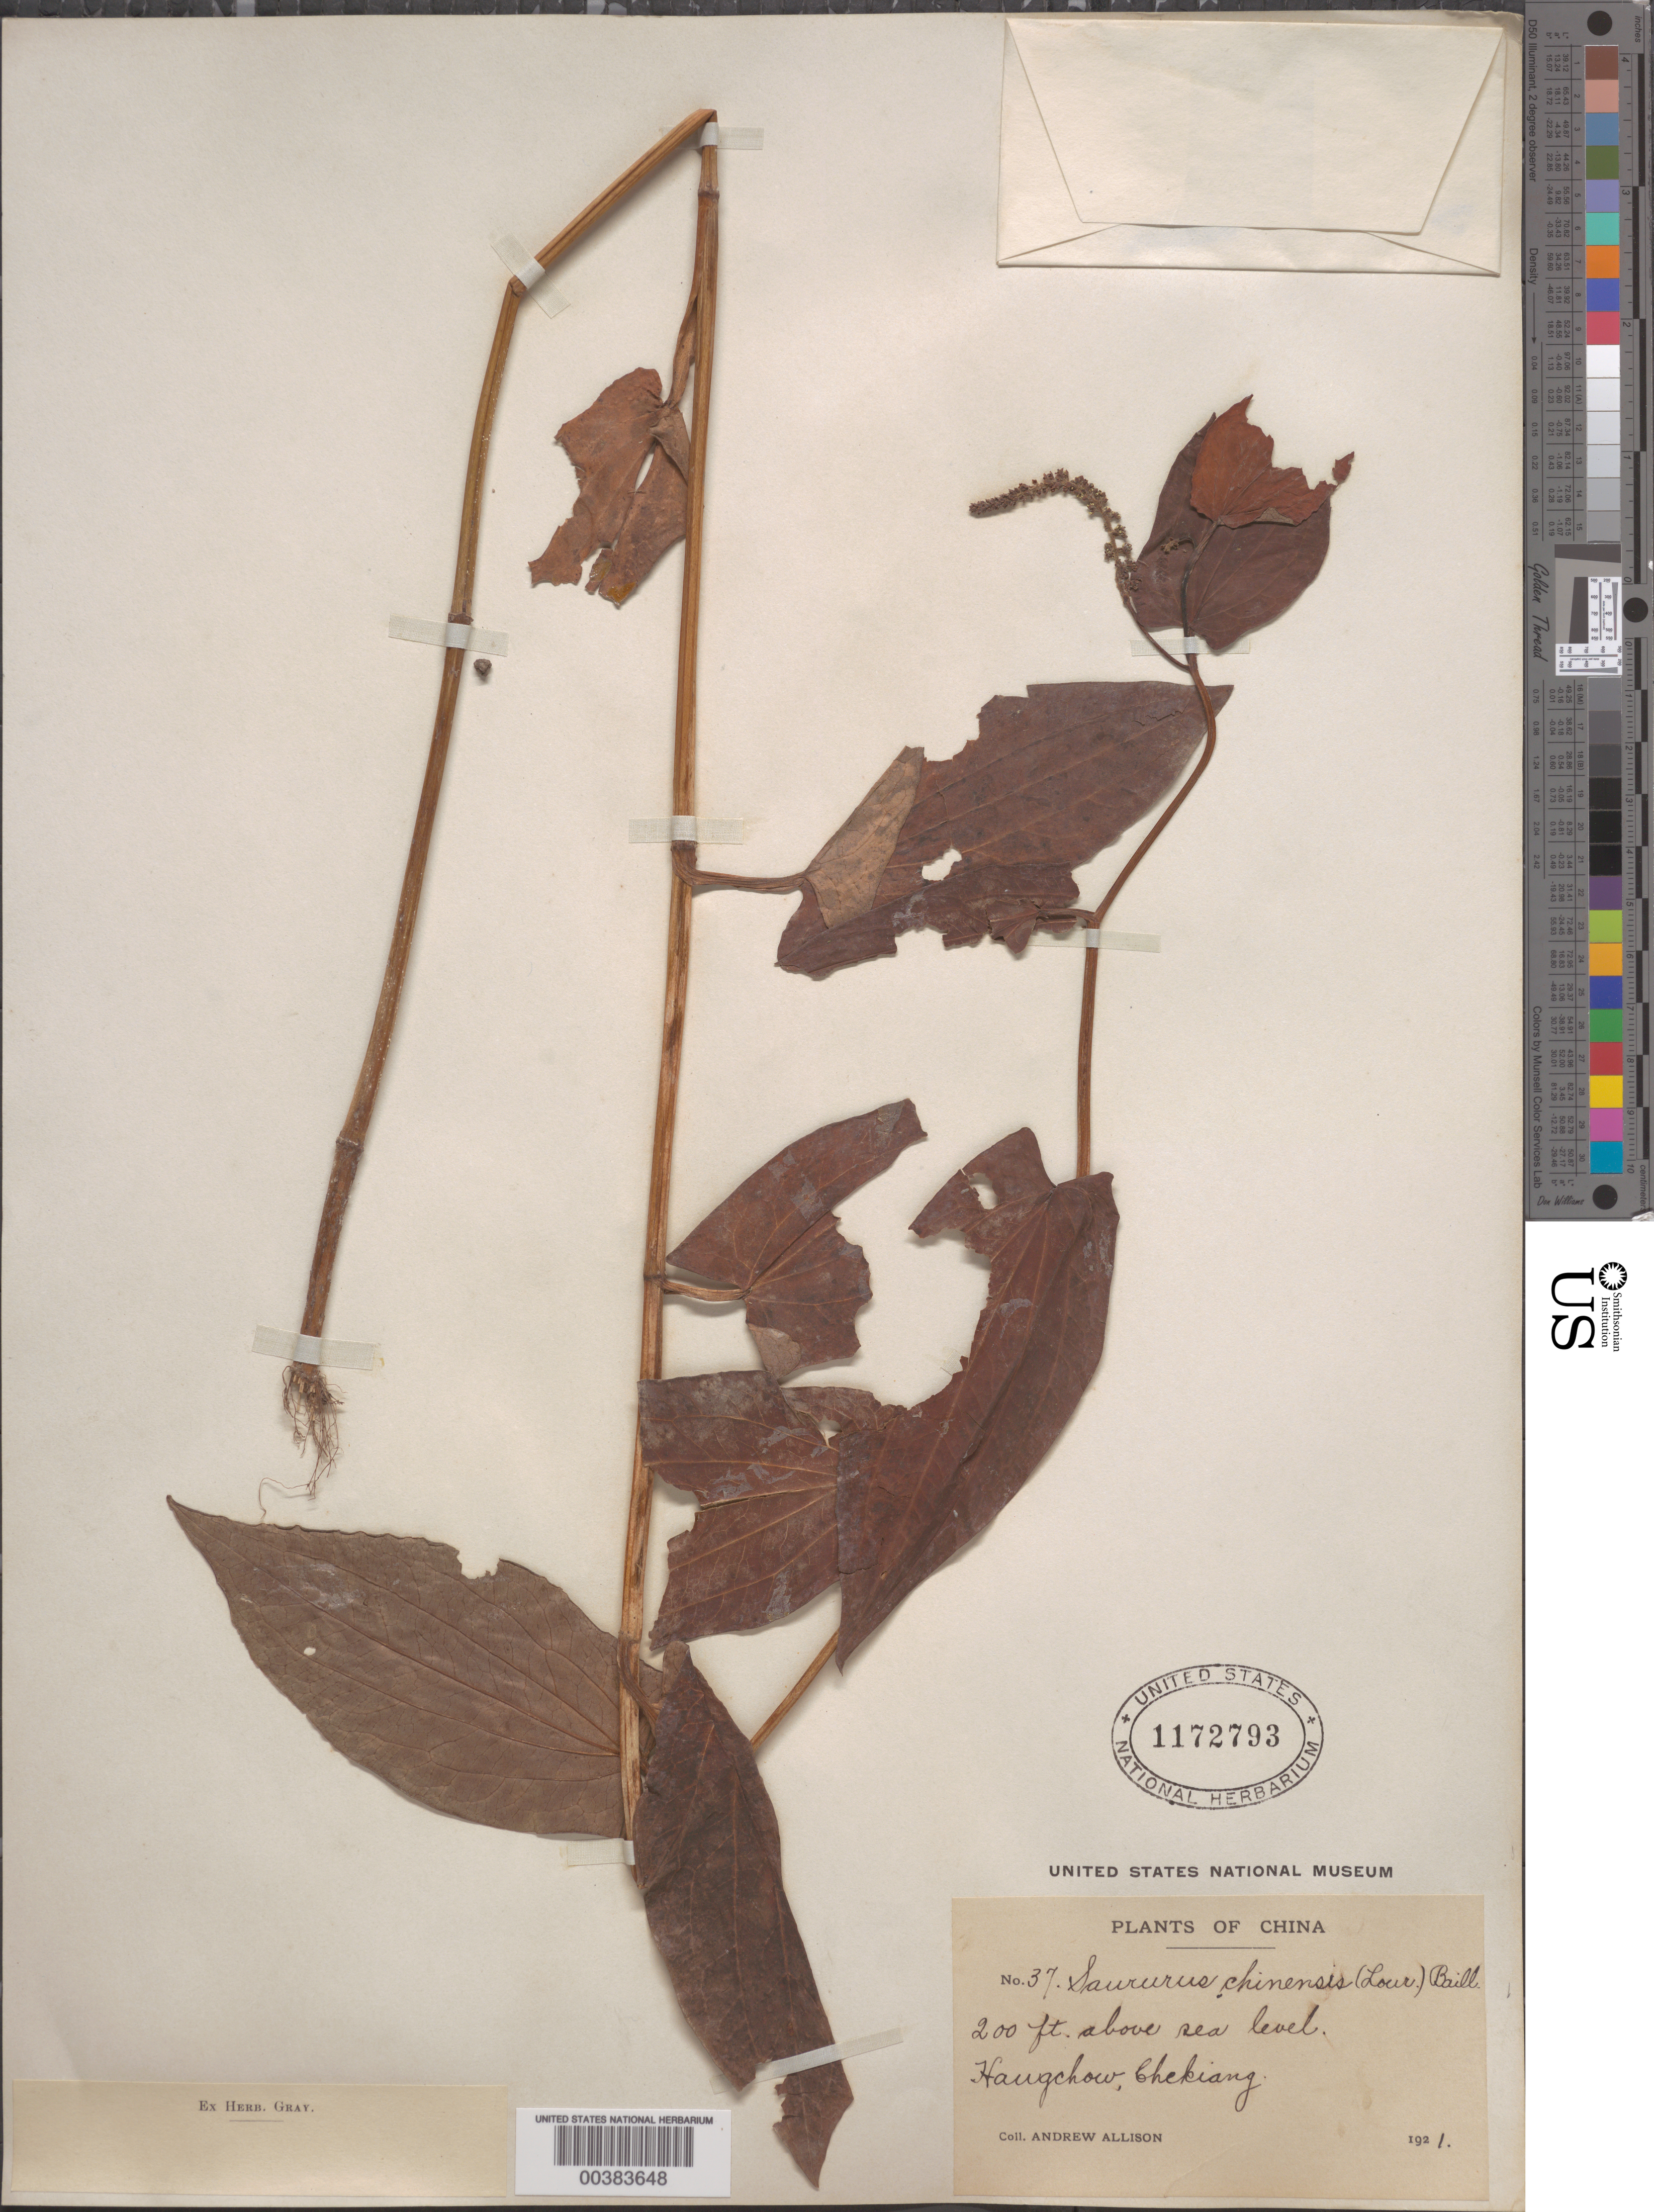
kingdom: Plantae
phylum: Tracheophyta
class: Magnoliopsida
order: Piperales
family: Saururaceae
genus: Saururus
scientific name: Saururus chinensis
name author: (Lour.) Baill.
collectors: A. Alison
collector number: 37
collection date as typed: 1921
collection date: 1921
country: China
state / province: Zhejiang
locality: Hangchow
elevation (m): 61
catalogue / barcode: US 1172793